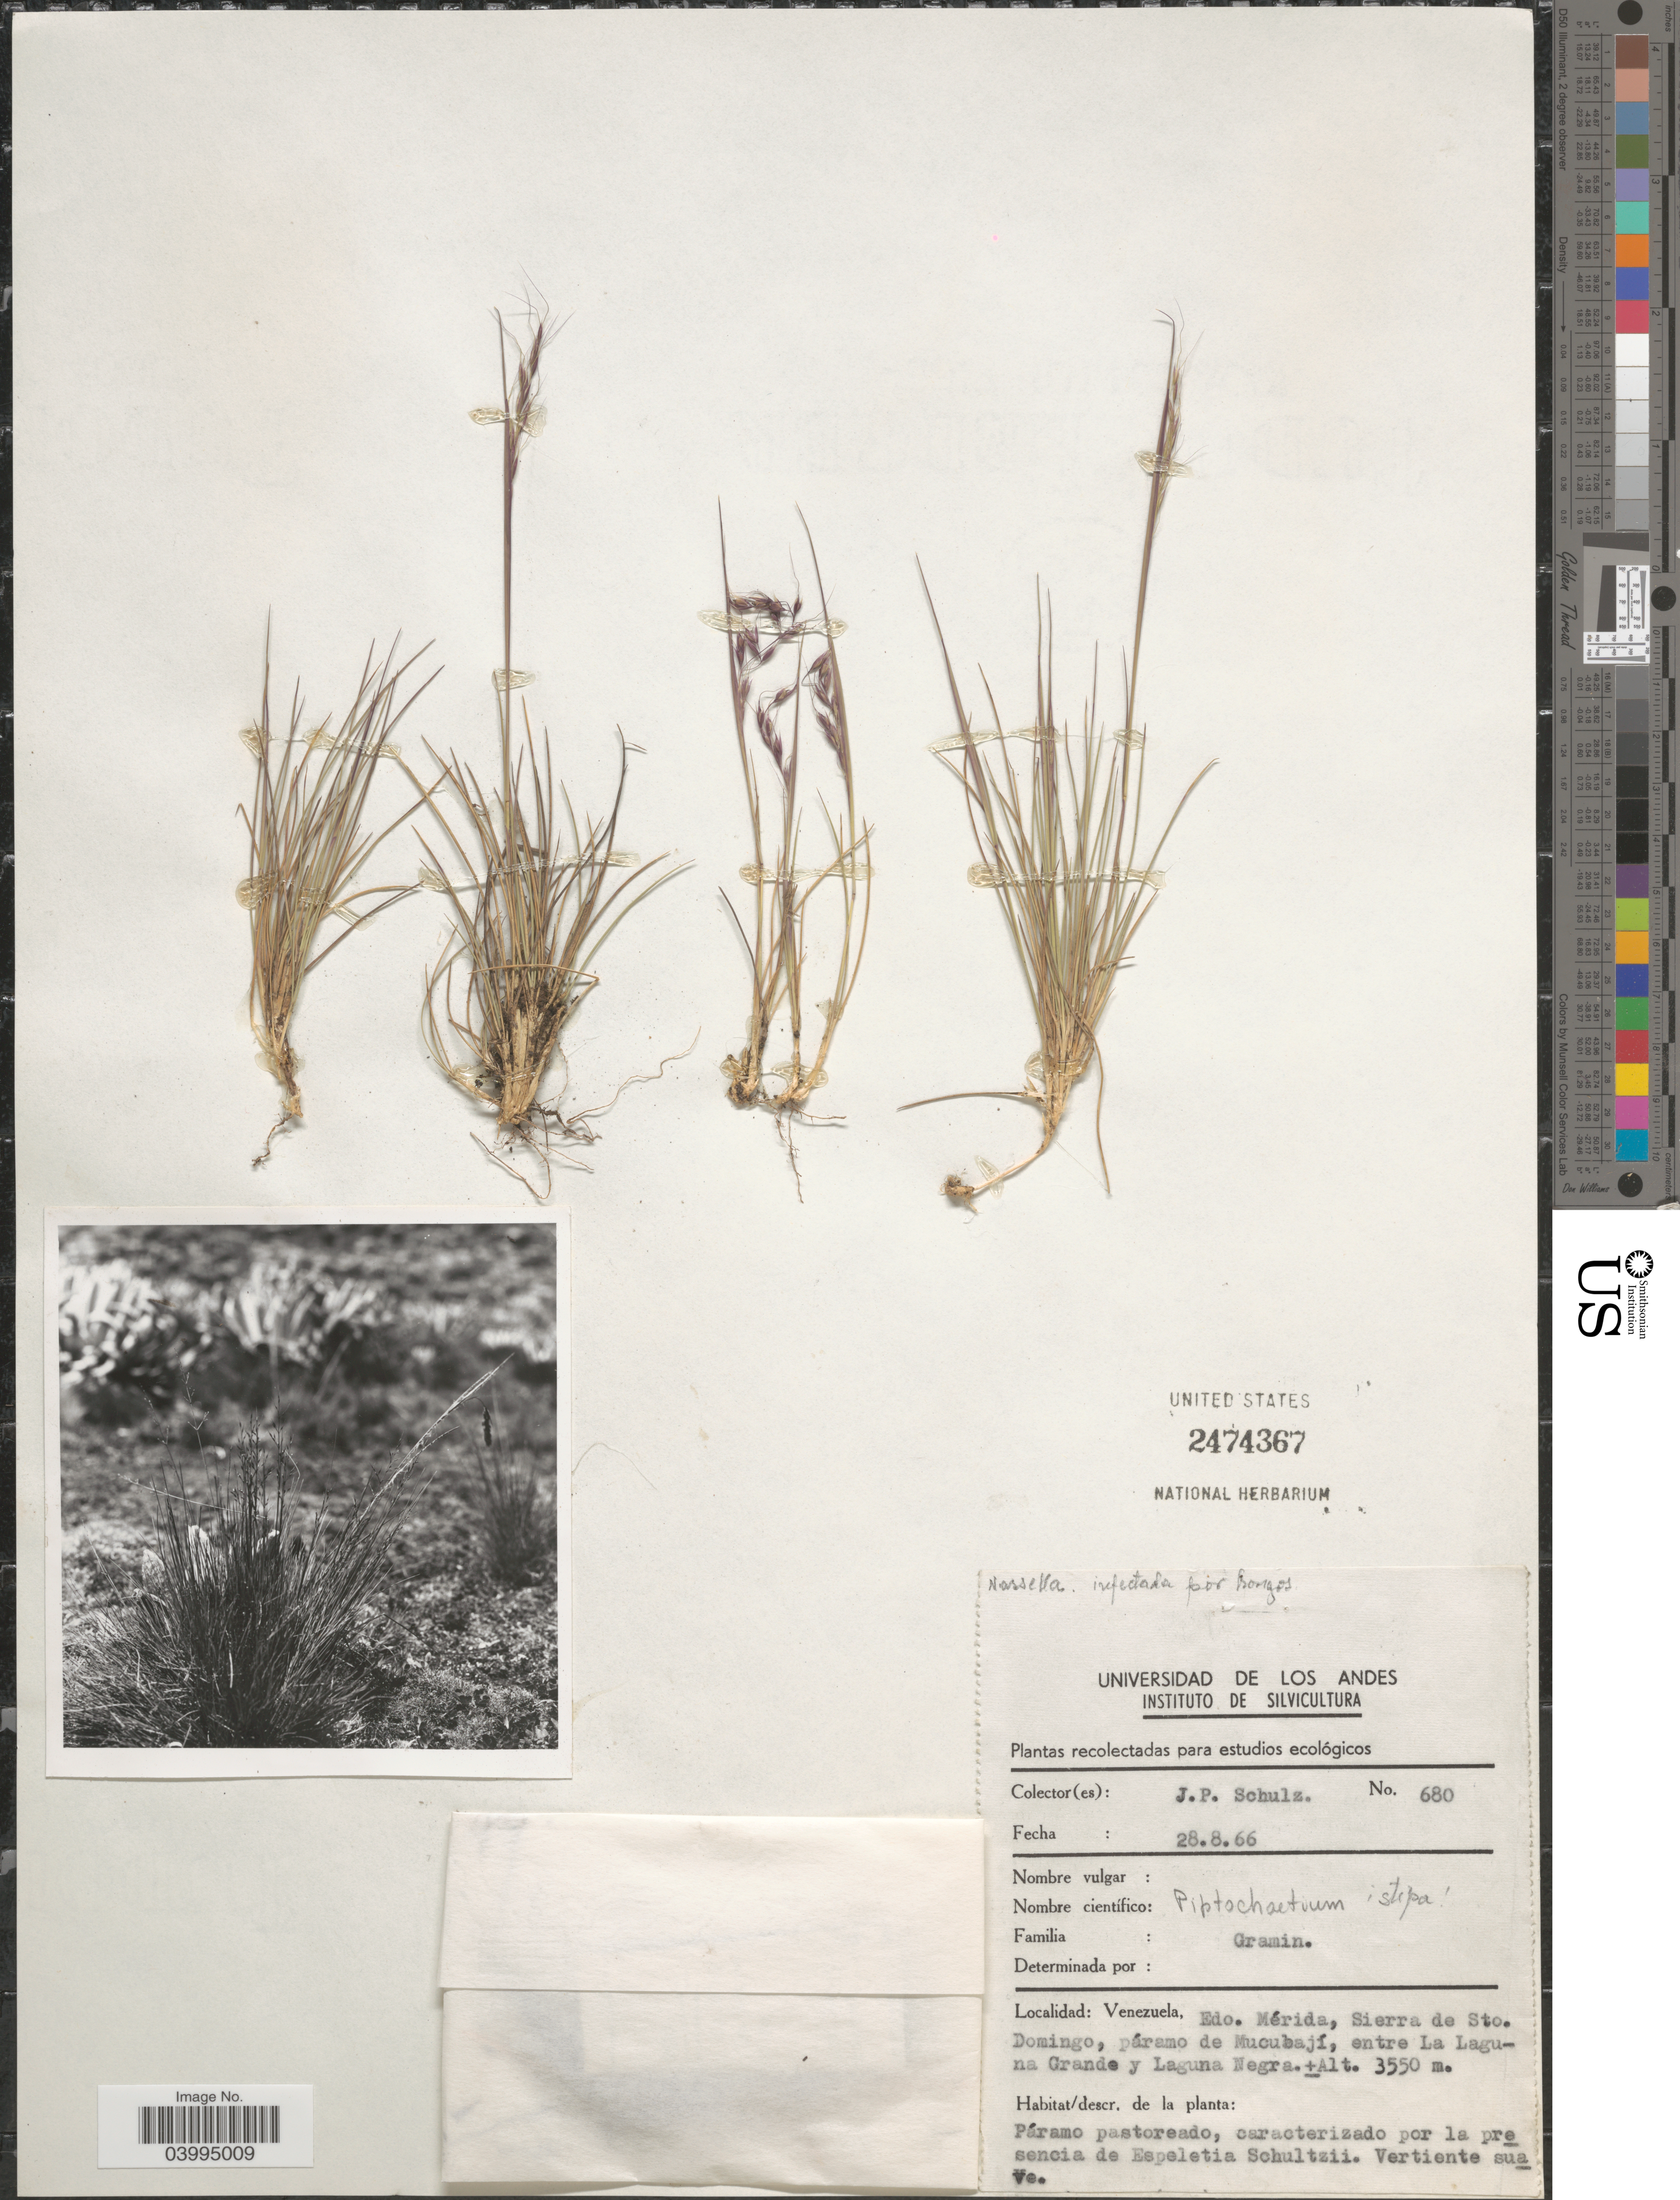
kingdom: Plantae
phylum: Tracheophyta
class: Liliopsida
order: Poales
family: Poaceae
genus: Stipa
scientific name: Stipa sp.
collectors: J. P. Schulz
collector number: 680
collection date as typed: Transcribed d/m/y: 28/8/66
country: Venezuela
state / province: Merida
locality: Sierra de Sto. Domingo, páramo de Mucubají, entre La Laguna Grande y Laguna Negra.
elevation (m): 3550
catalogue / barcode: US 2474367